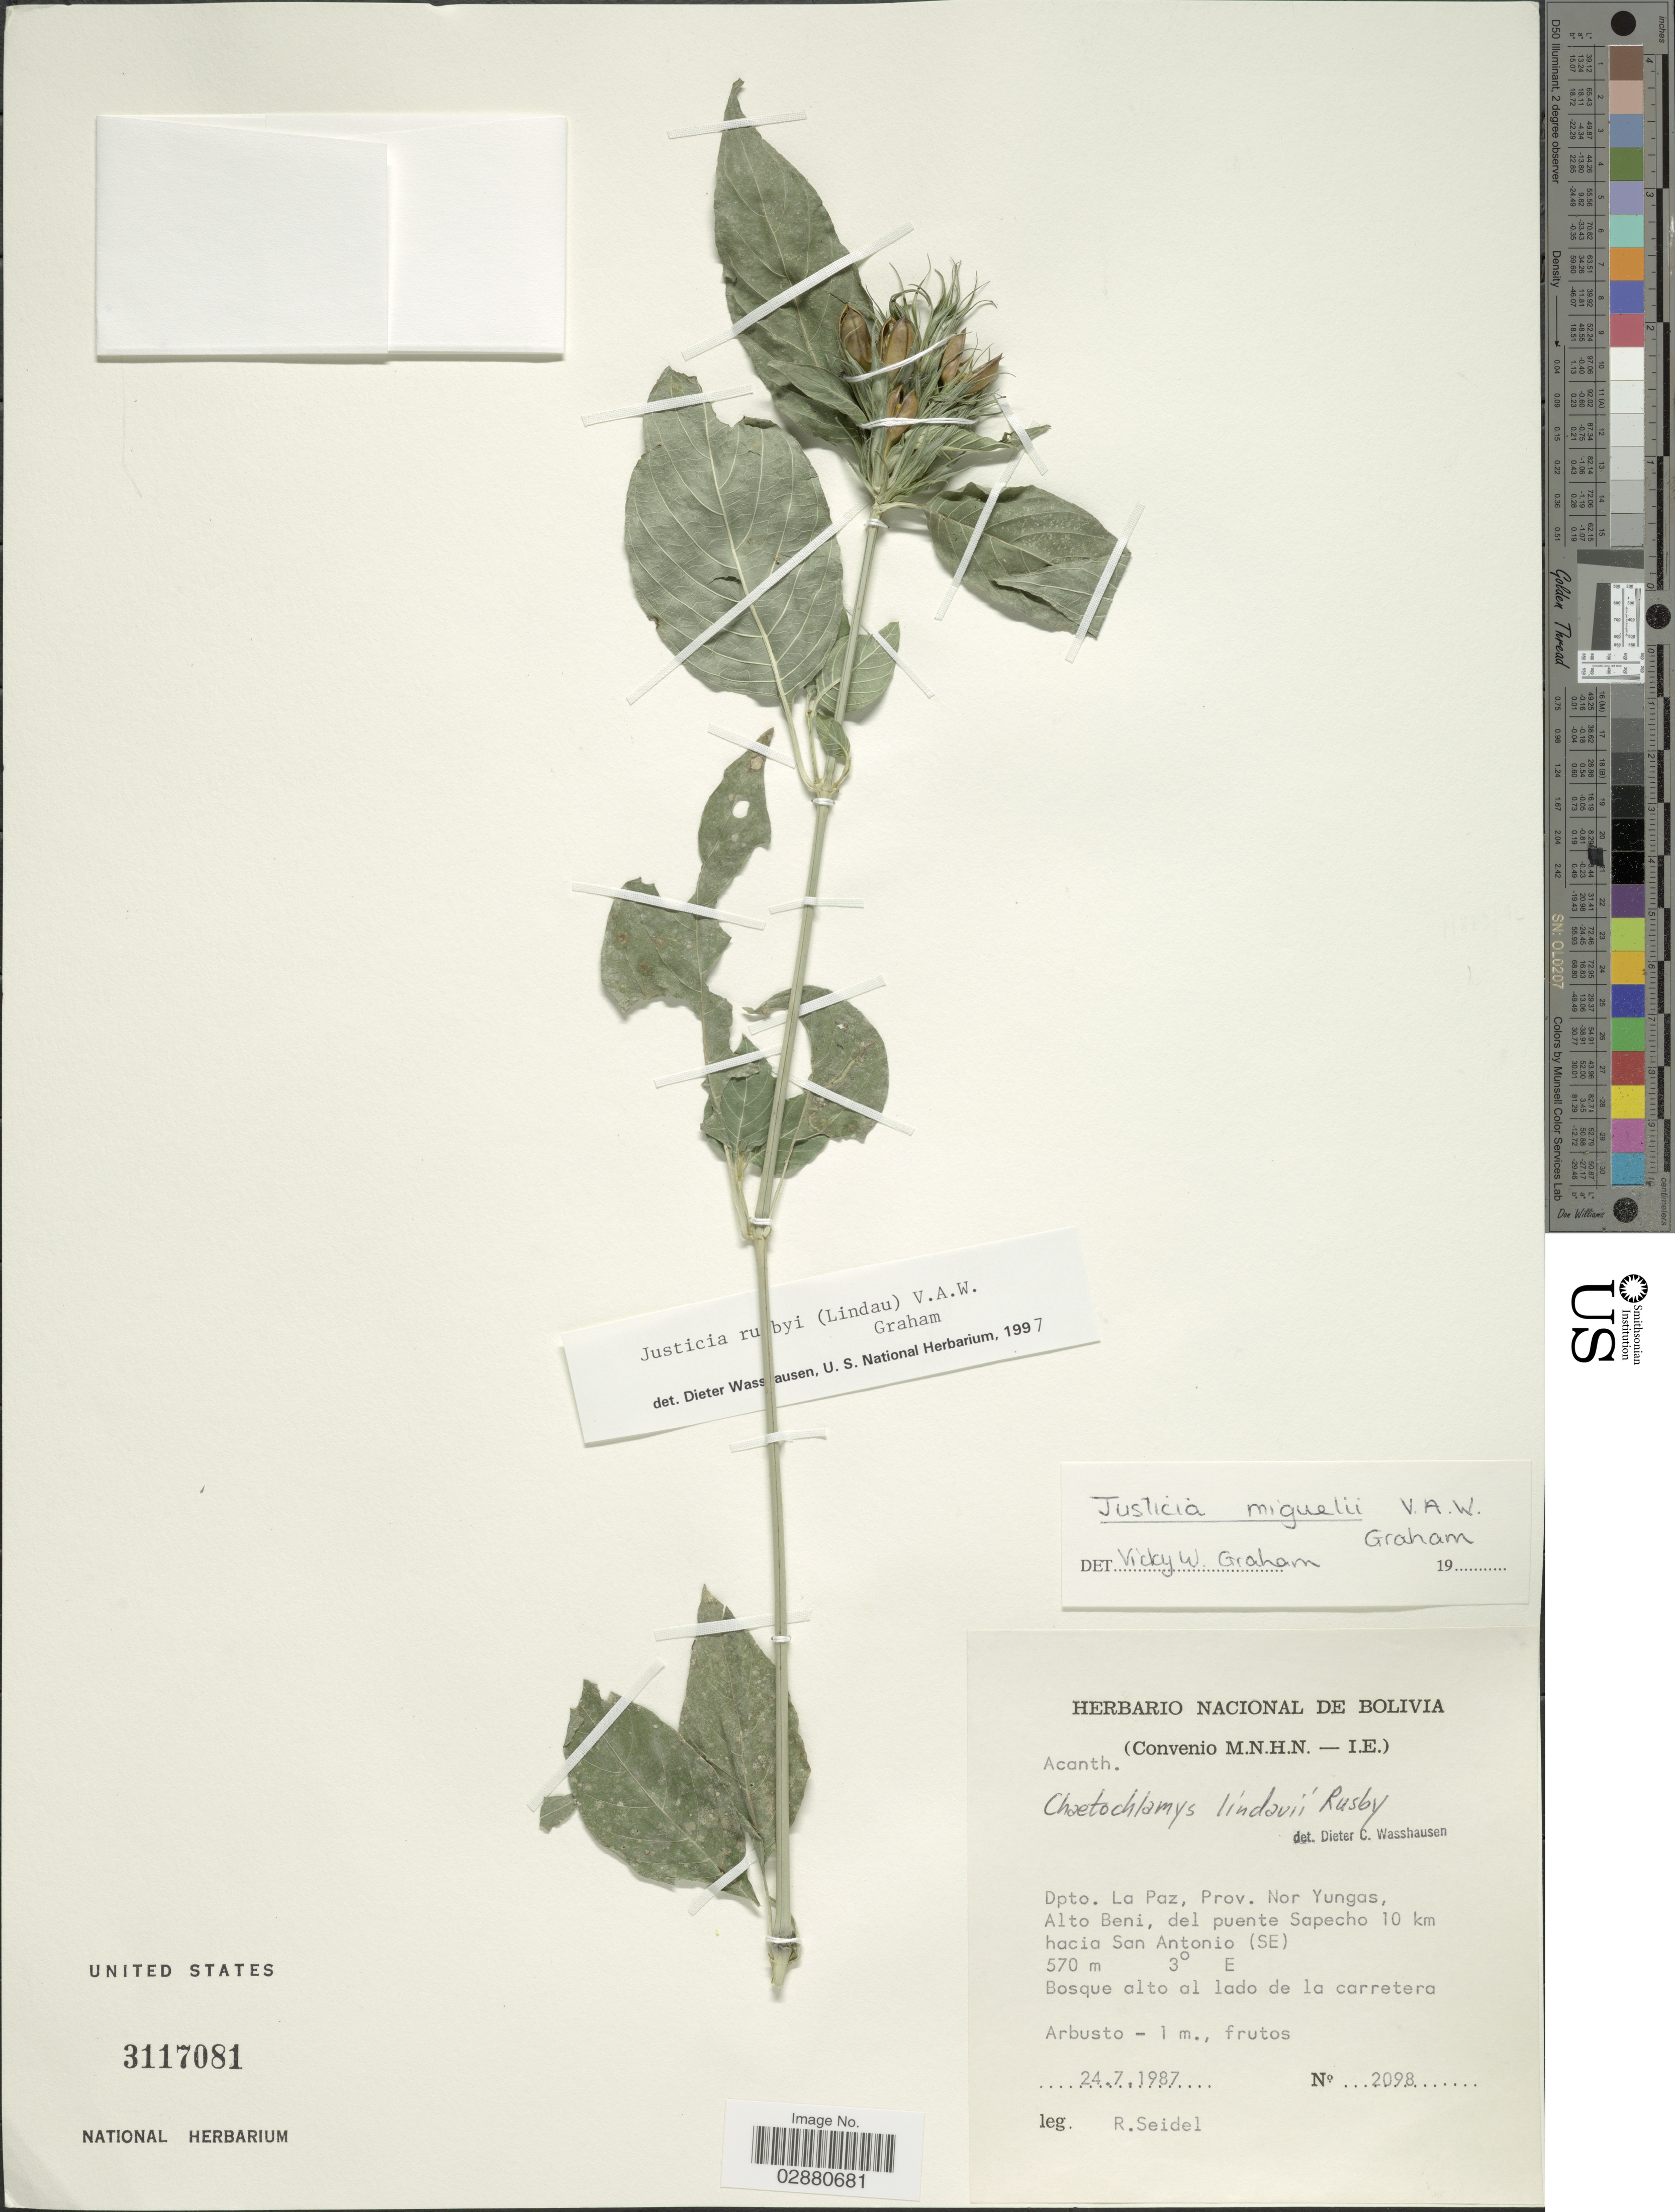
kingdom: Plantae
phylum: Tracheophyta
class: Magnoliopsida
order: Lamiales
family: Acanthaceae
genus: Justicia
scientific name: Justicia rusbyi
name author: (Lindau) V.A.W. Graham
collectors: R. Seidel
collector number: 2098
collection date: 1987-07-24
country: Bolivia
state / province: La Paz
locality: Dpto. La Paz, Prov. Nor Yungas, Alto Beni, del puente Sapecho 10 km hacia San Antonio (SE).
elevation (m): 570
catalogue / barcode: US 3117081